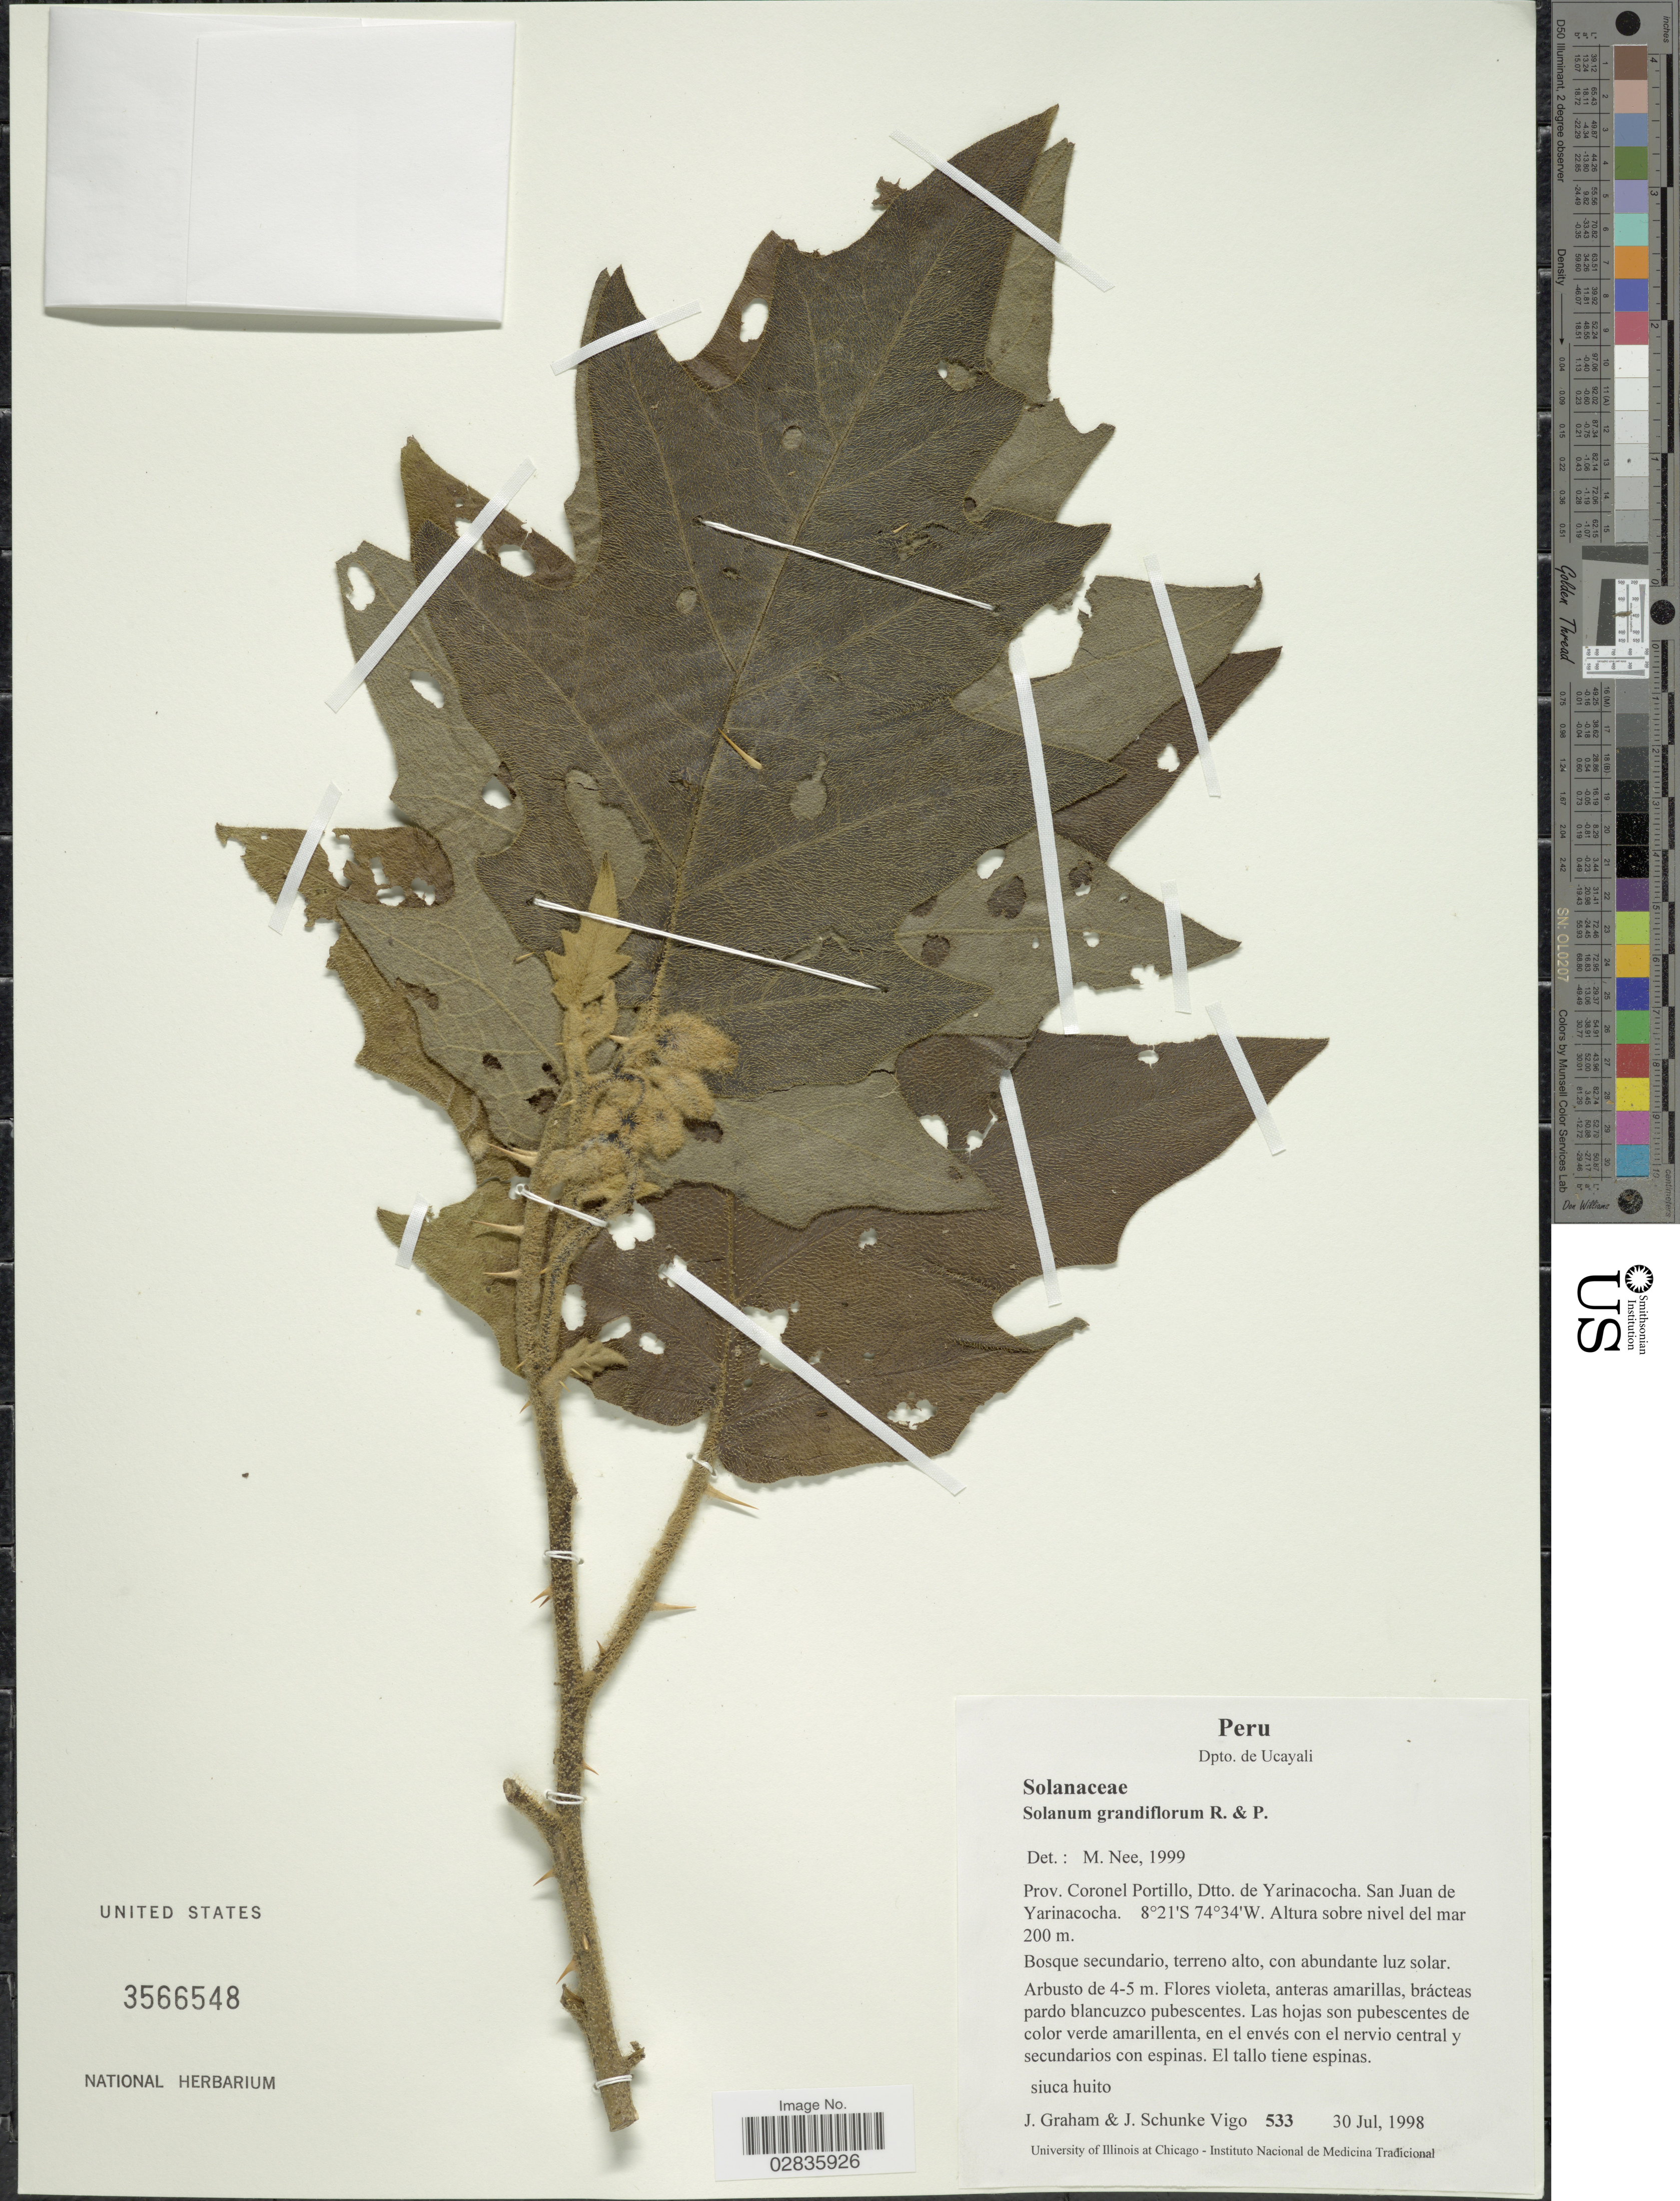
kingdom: Plantae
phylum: Tracheophyta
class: Magnoliopsida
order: Solanales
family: Solanaceae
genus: Solanum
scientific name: Solanum grandiflorum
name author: Ruiz & Pav.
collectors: J. Graham & J. Schunke Vigo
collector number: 533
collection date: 1998-07-30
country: Peru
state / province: Ucayali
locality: Dpto. de Uyacali. Prov. Coronel Portillo, Dtto. de Yarinacocha. San Juan de Yarinacocha.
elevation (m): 200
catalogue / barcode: US 3566548